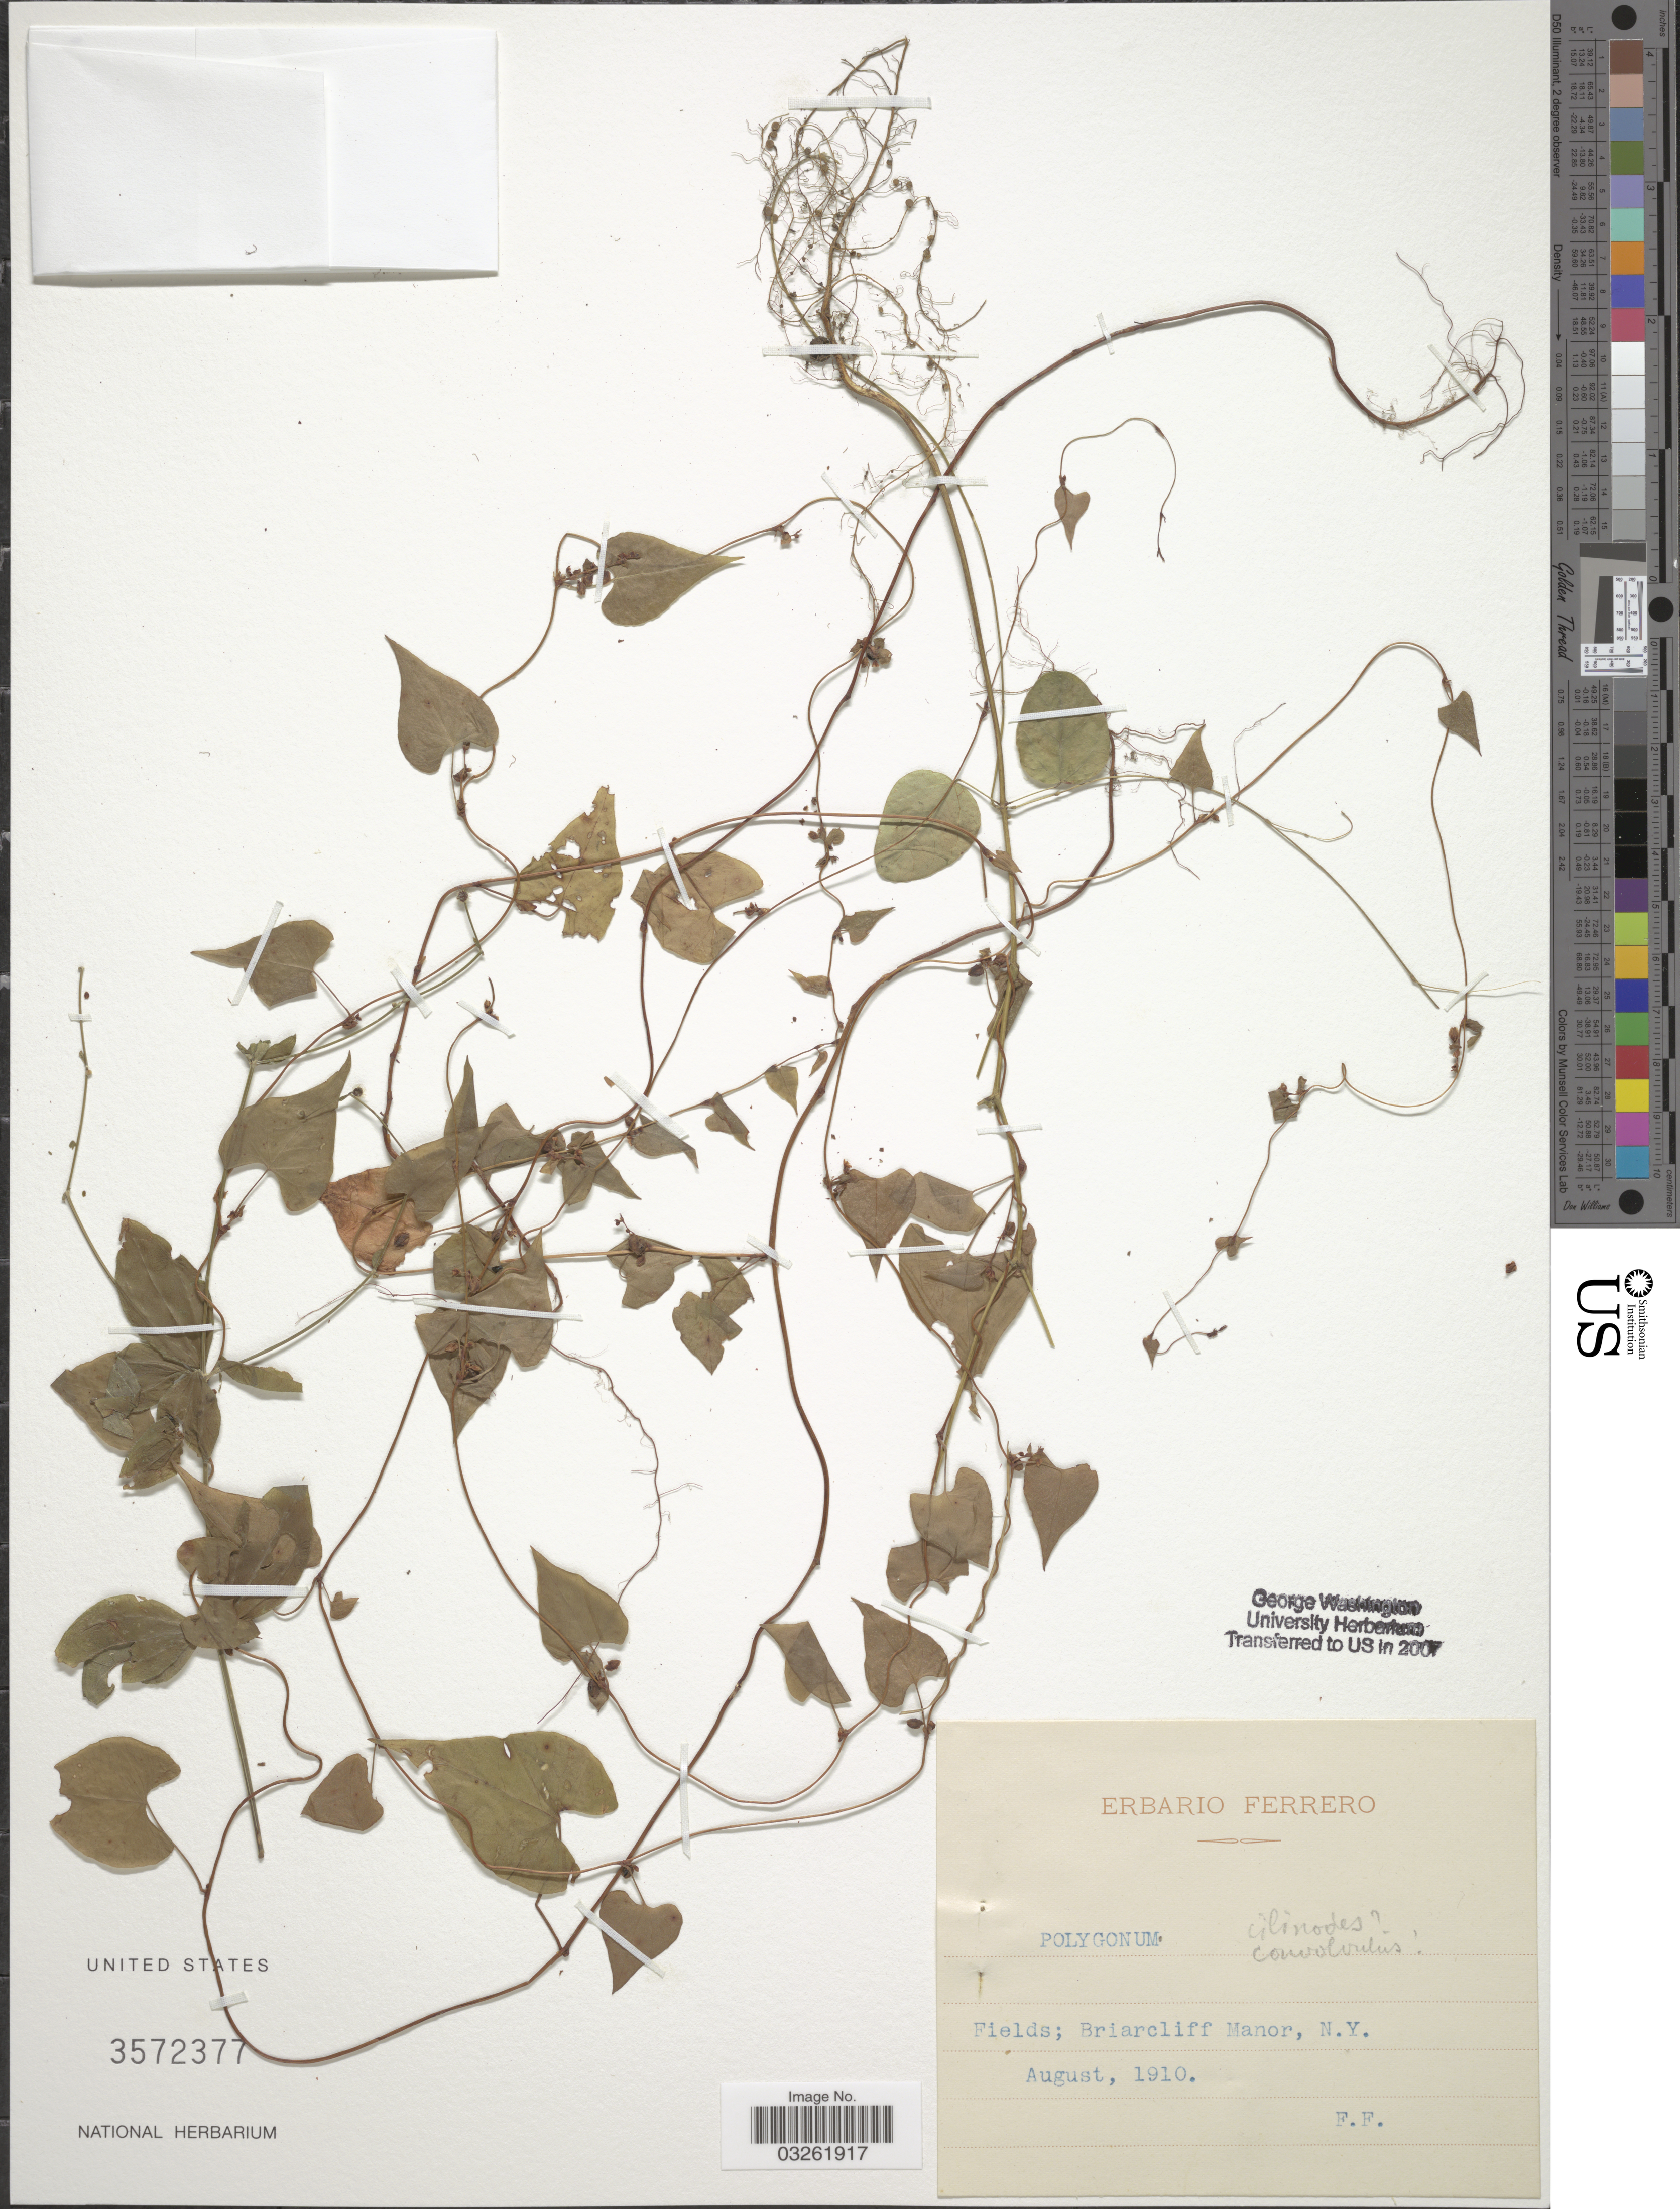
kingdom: Plantae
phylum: Tracheophyta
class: Magnoliopsida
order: Caryophyllales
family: Polygonaceae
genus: Fallopia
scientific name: Fallopia scandens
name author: (L.) Holub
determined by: Strong, Mark T., (BOT), Smithsonian Institution - National Museum of Natural History (UNITED STATES)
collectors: F. Ferrero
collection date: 1910-08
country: United States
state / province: New York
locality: Fields; Briarcliff Manor.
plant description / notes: Fallopia cristata (Engelm. & A. Gray) Holub here treated as a heterotypic synonym.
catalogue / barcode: US 3572377